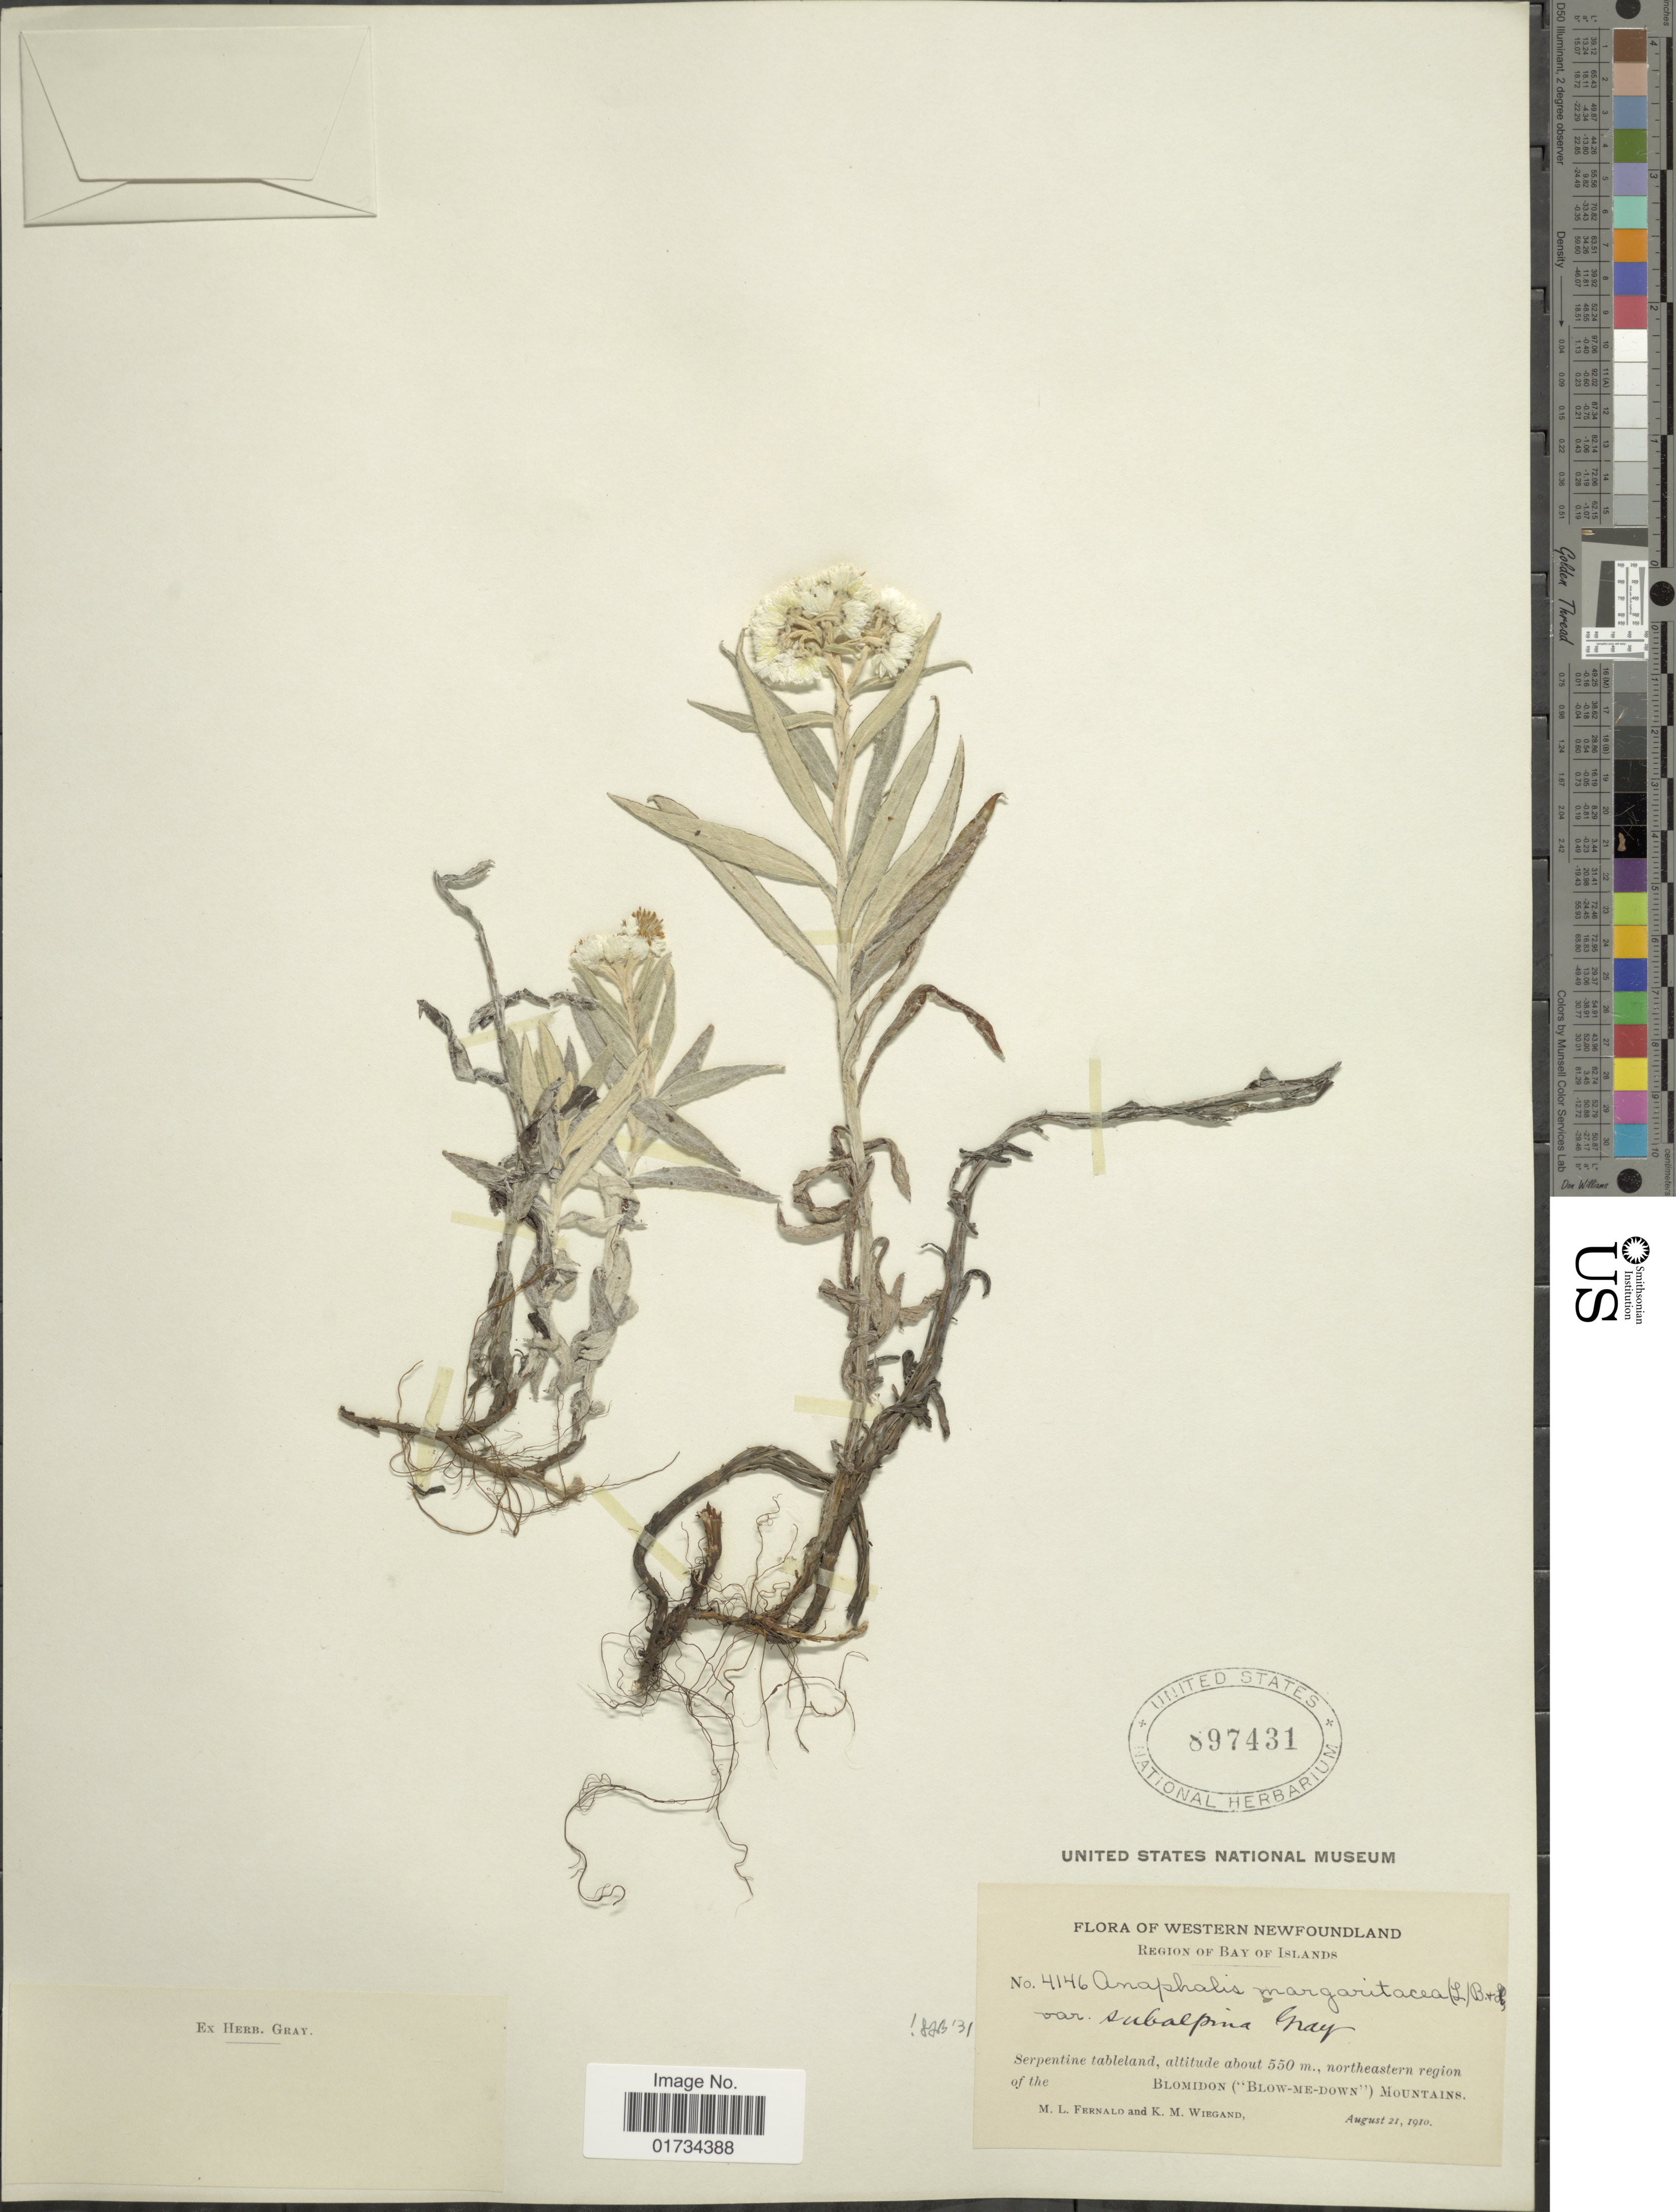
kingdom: Plantae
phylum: Tracheophyta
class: Magnoliopsida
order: Asterales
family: Asteraceae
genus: Anaphalis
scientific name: Anaphalis subalpina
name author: (A. Gray) Rydb.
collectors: M. L. Fernald & K. M. Wiegand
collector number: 4146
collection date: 1910-08-21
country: Canada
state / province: Newfoundland and Labrador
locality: Western Newfoundland. Region of Bay of Islands. Serpentine tableland, northeastern region of the Bomidon ("Blow-me-Down") Mountains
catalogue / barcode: US 897431